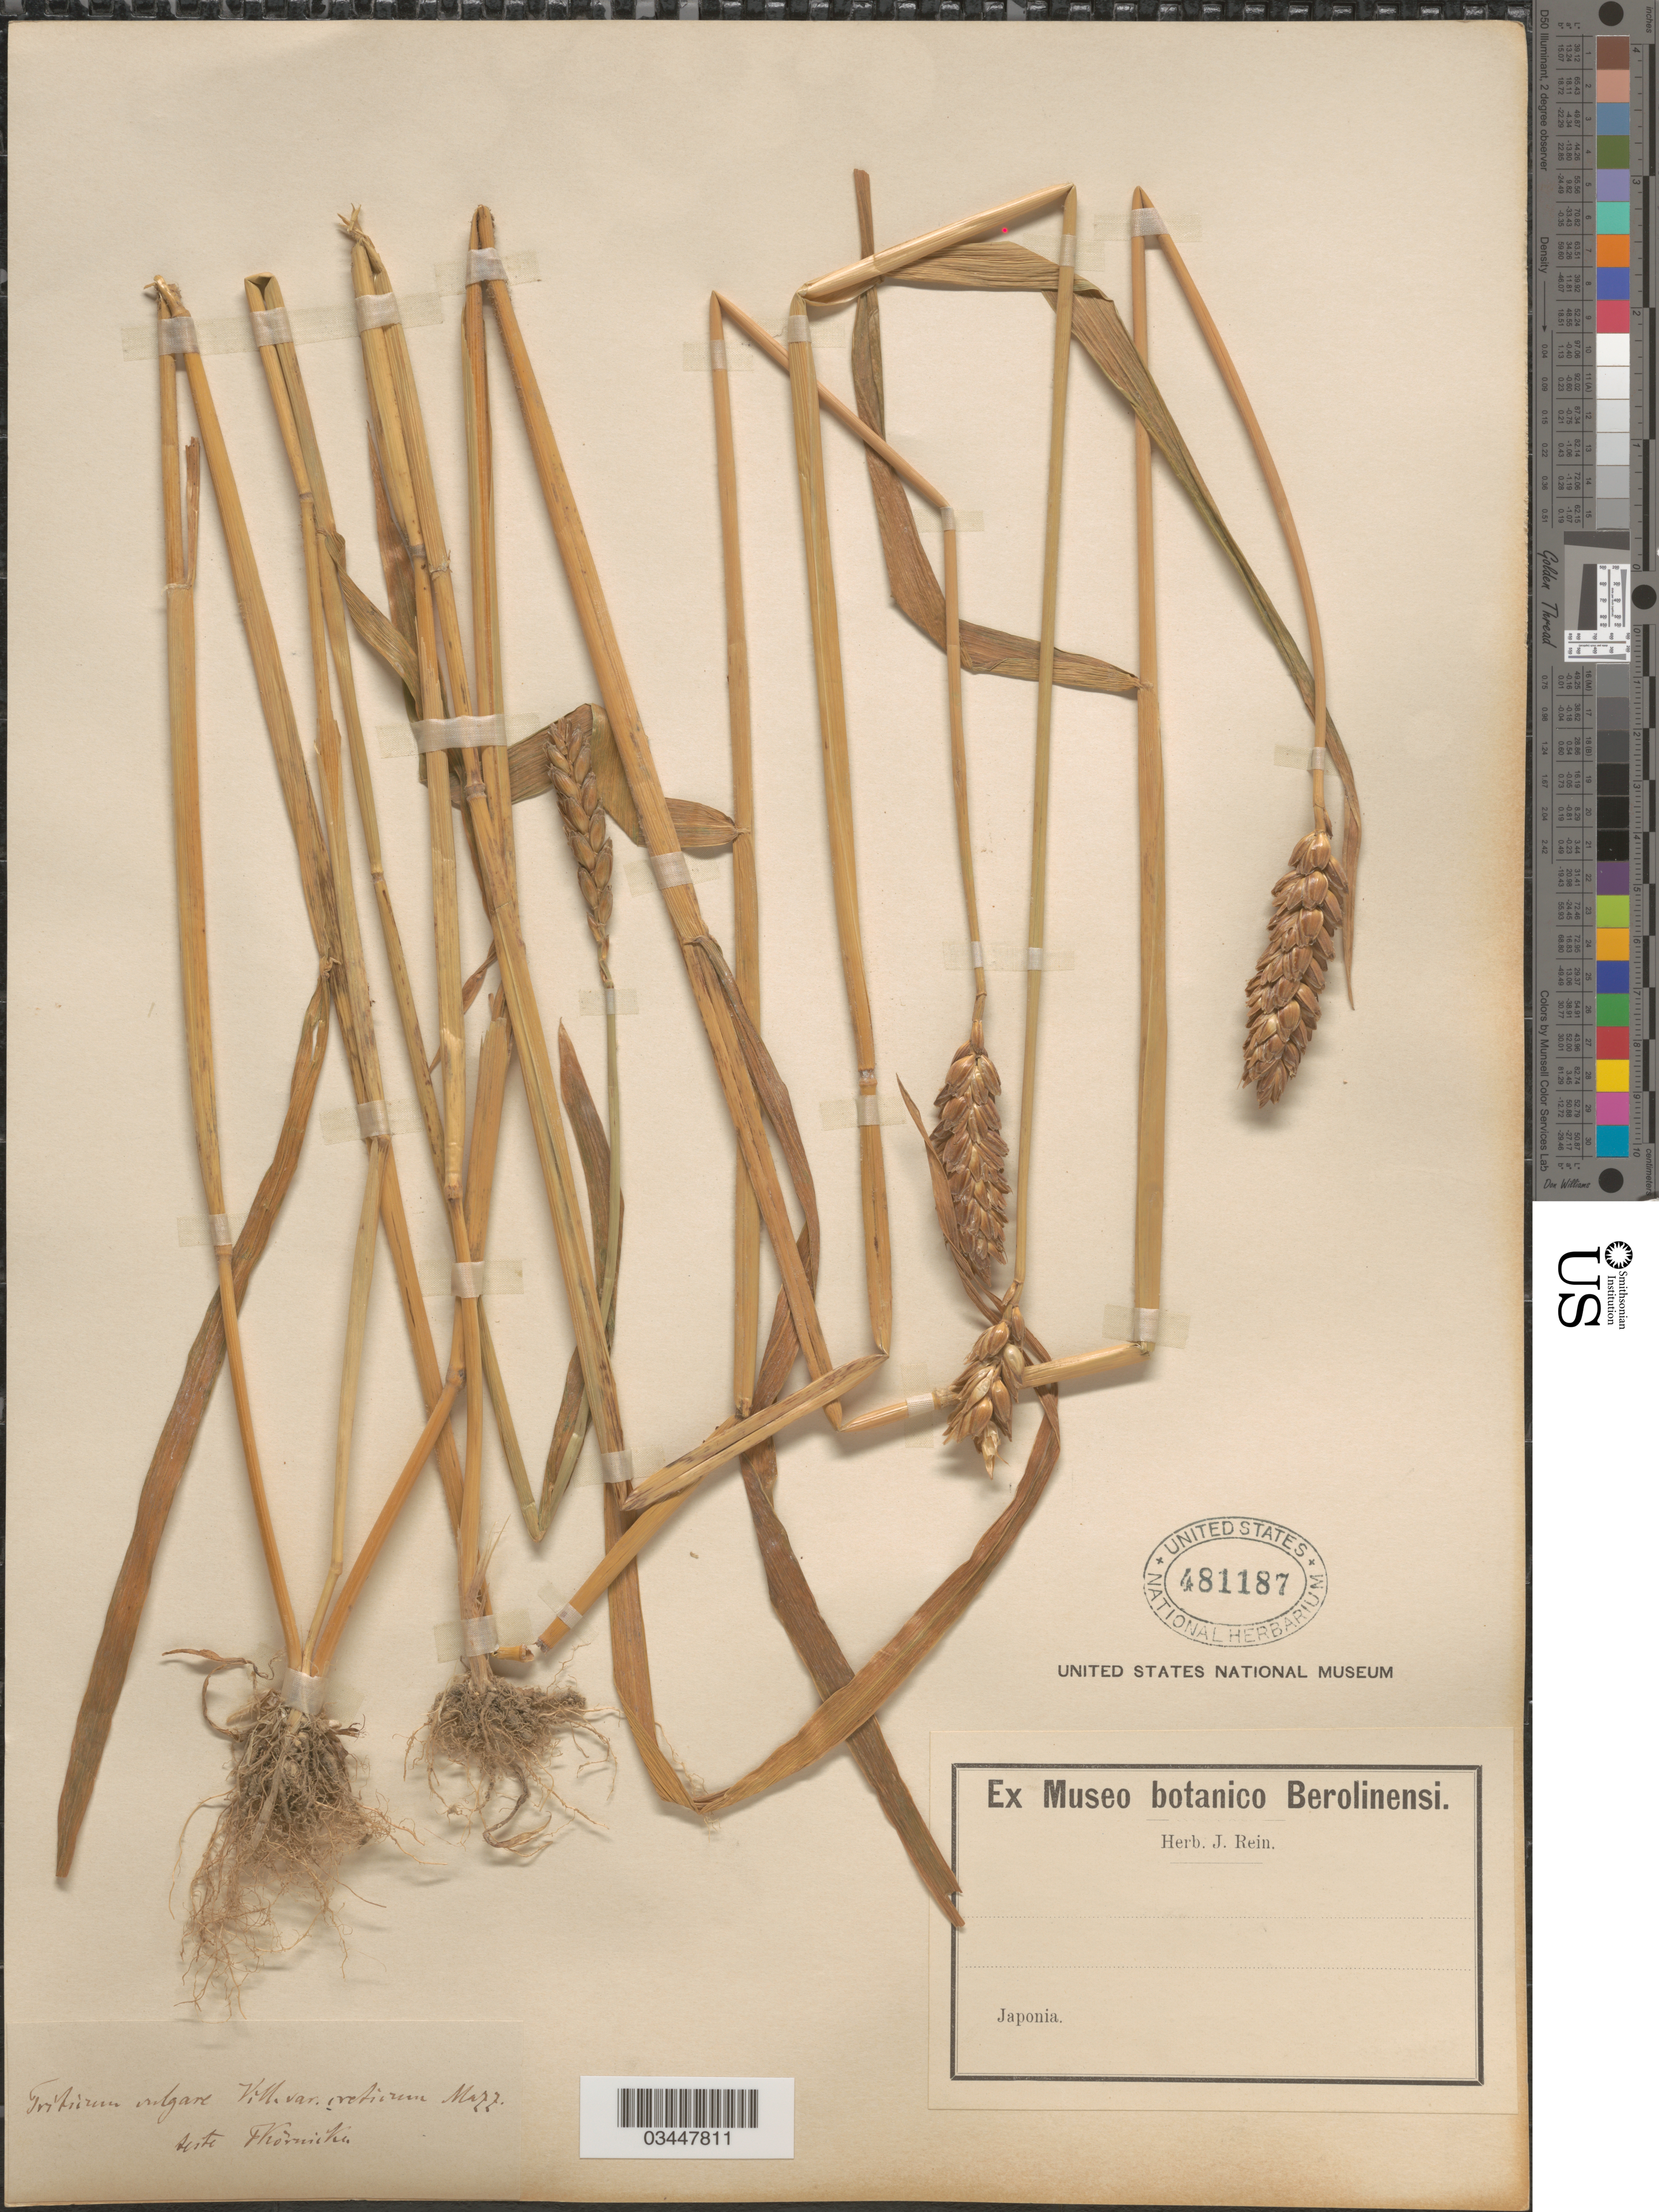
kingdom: Plantae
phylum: Tracheophyta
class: Liliopsida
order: Poales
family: Poaceae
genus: Triticum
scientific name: Triticum aestivum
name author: L.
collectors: ex herb. J. Rein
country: Japan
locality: Japonia.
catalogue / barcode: US 481187